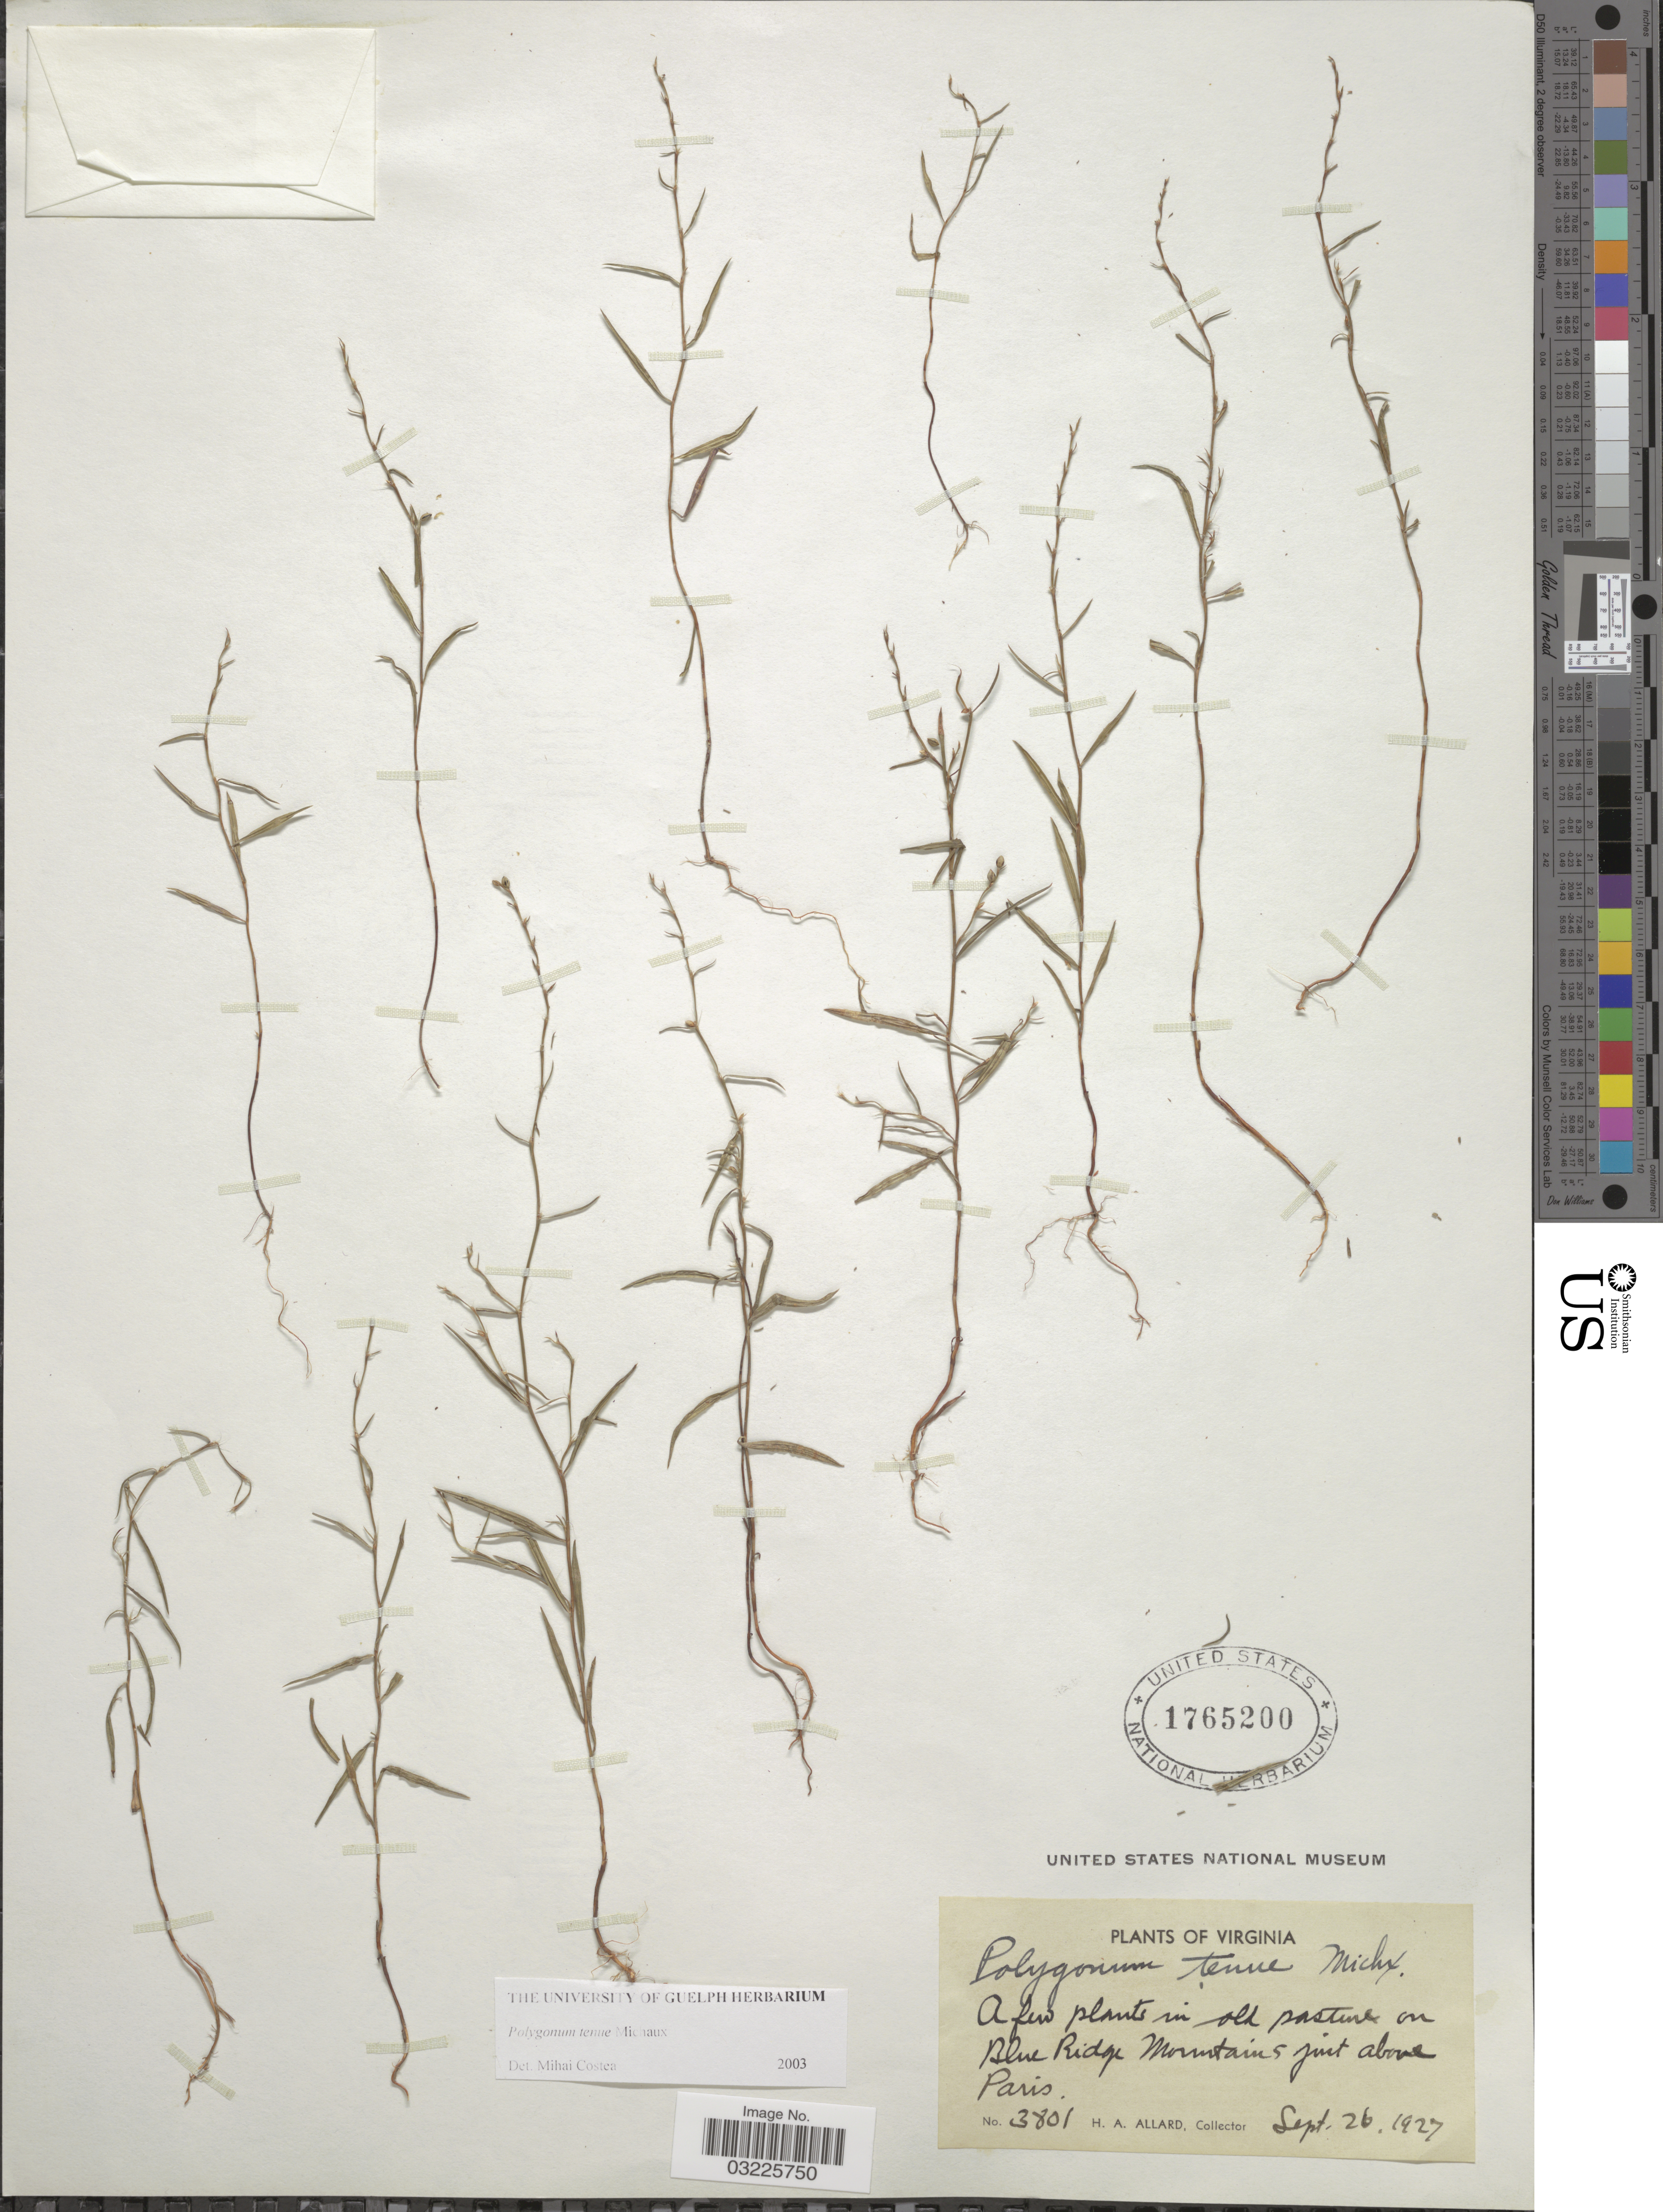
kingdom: Plantae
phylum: Tracheophyta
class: Magnoliopsida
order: Caryophyllales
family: Polygonaceae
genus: Polygonum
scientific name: Polygonum tenue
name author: F. Michx.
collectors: H. A. Allard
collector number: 3801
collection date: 1927-09-26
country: United States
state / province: Virginia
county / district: Fauquier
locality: Blue Ridge Mountains just above Paris.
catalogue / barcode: US 1765200